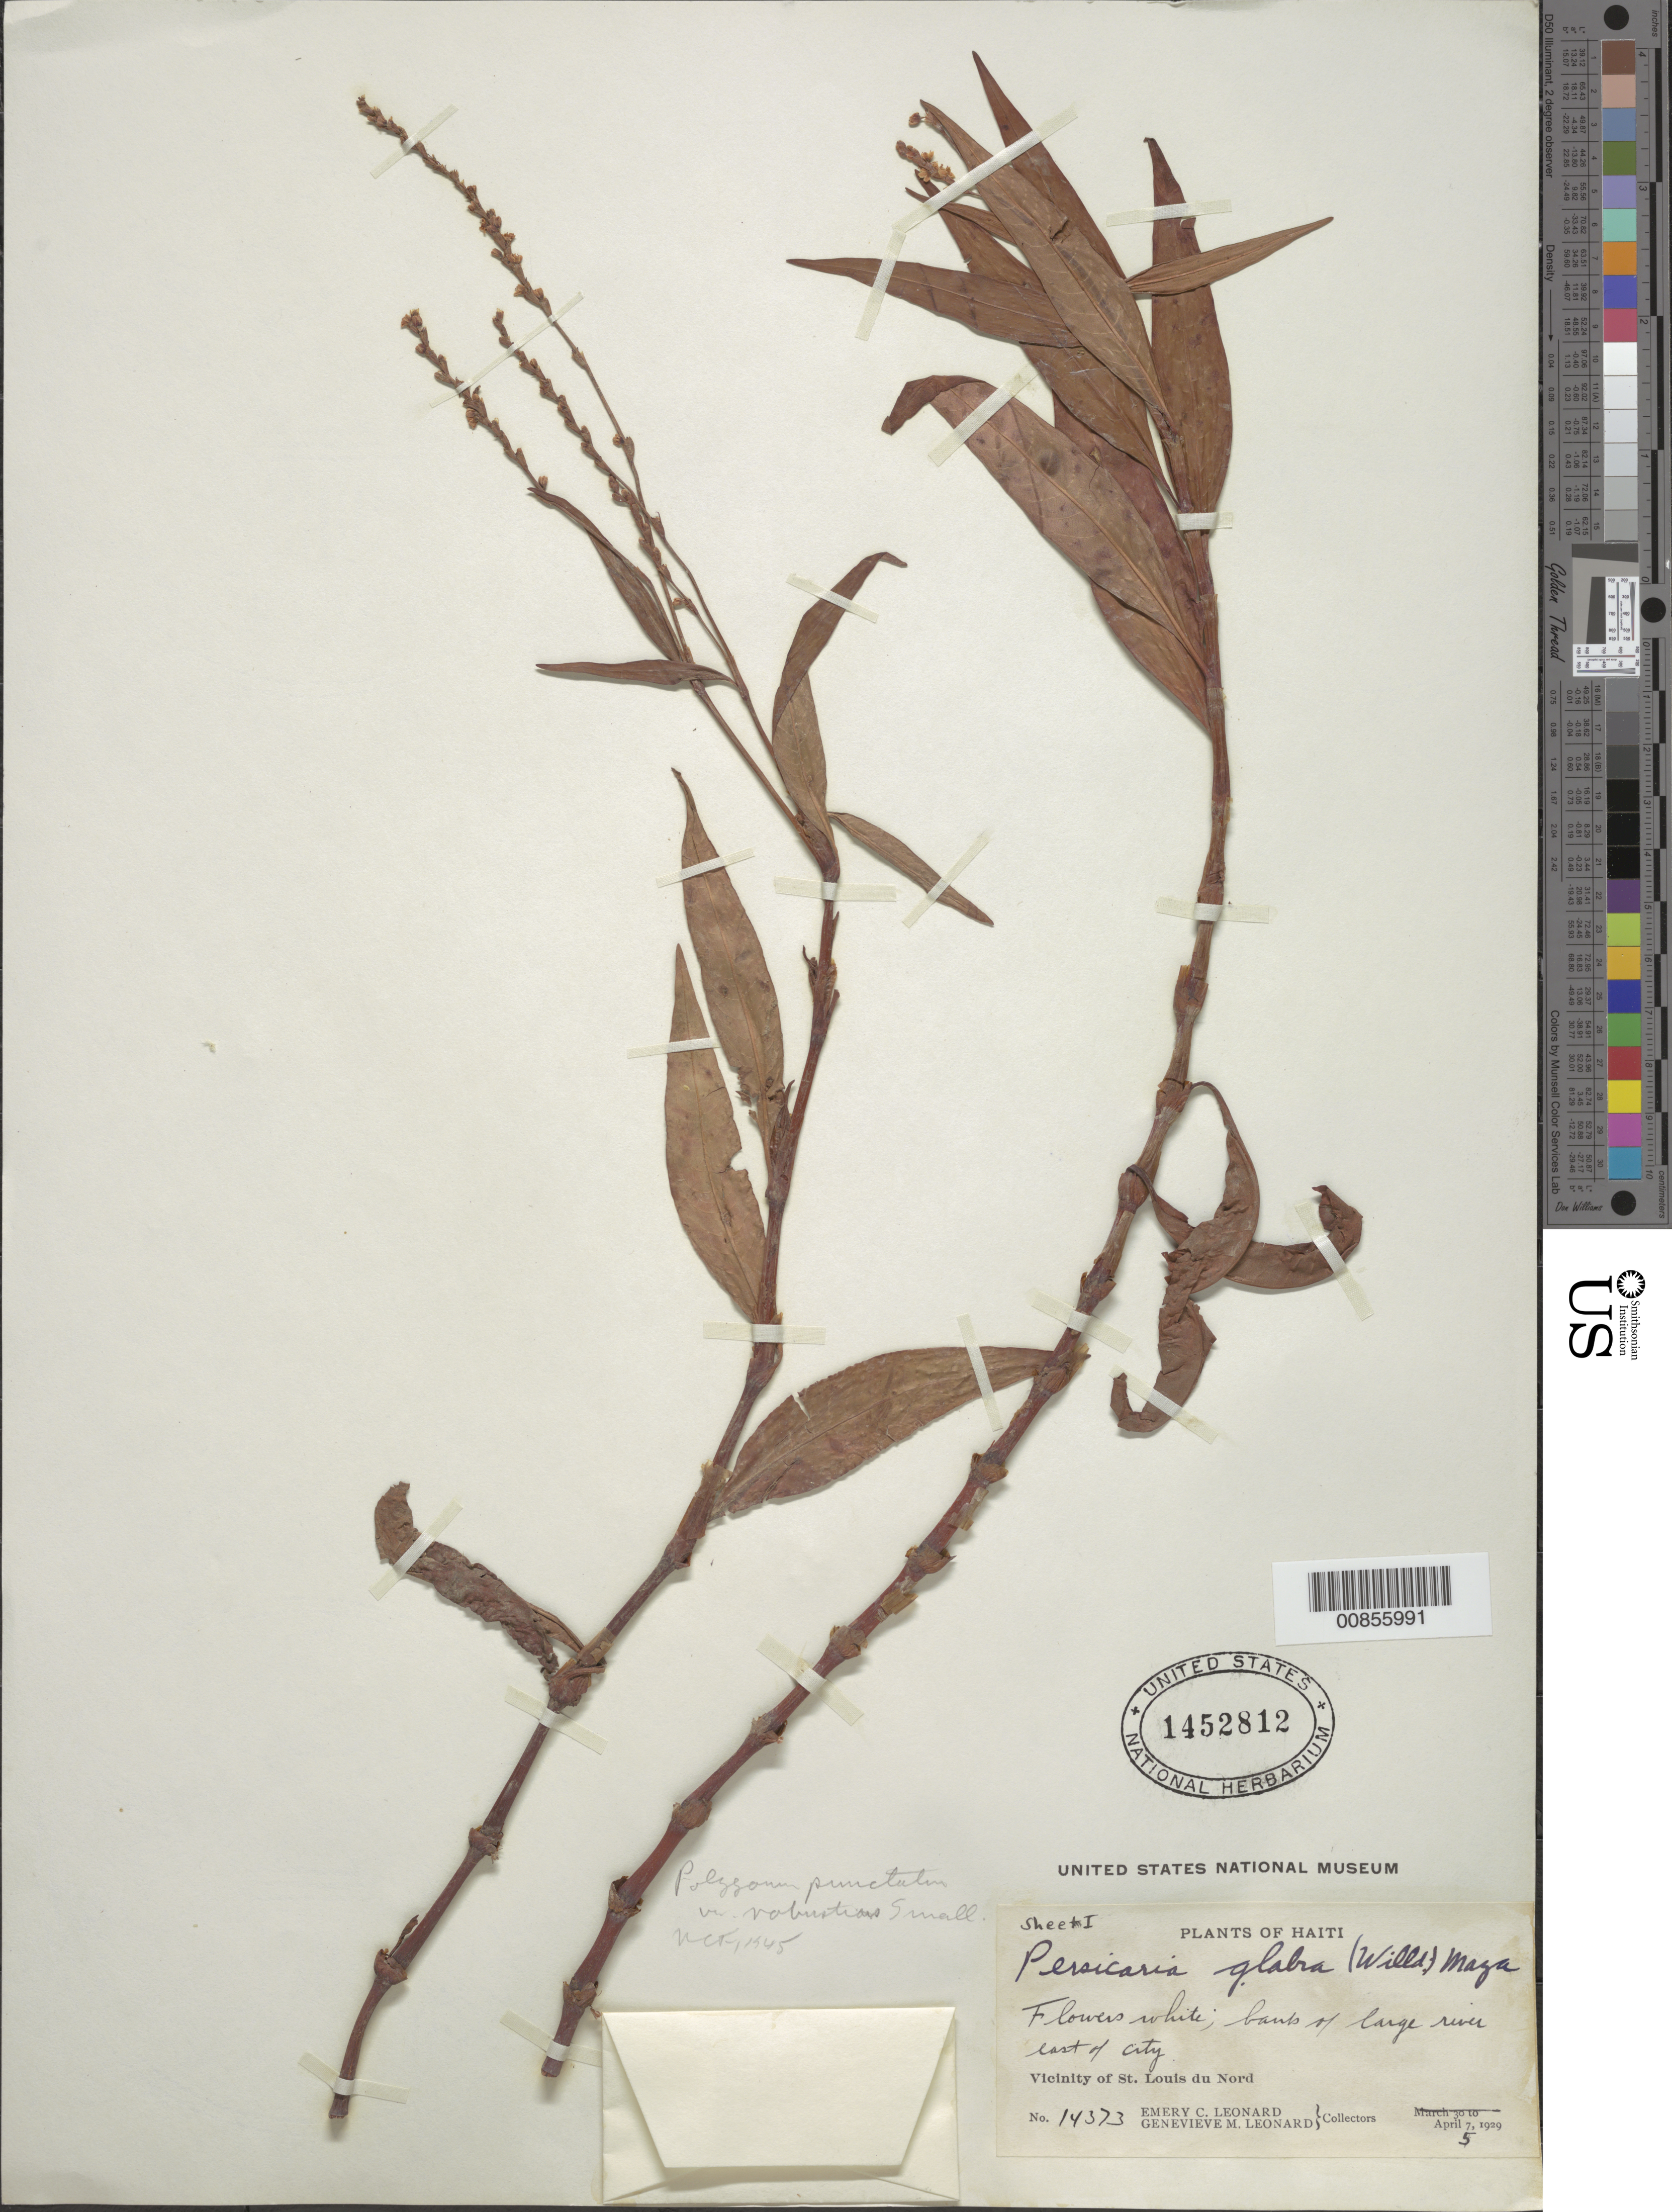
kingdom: Plantae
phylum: Tracheophyta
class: Magnoliopsida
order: Caryophyllales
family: Polygonaceae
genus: Polygonum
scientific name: Polygonum punctatum var. robustius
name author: Small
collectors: E. C. Leonard & G. M. Leonard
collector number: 14373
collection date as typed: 05 Apr 1929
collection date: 1929-04-05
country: Haiti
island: Hispaniola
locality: Vicinity of St. Louis du Nord. Banks of large river east of city.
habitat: Banks of river.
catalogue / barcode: US 1452812